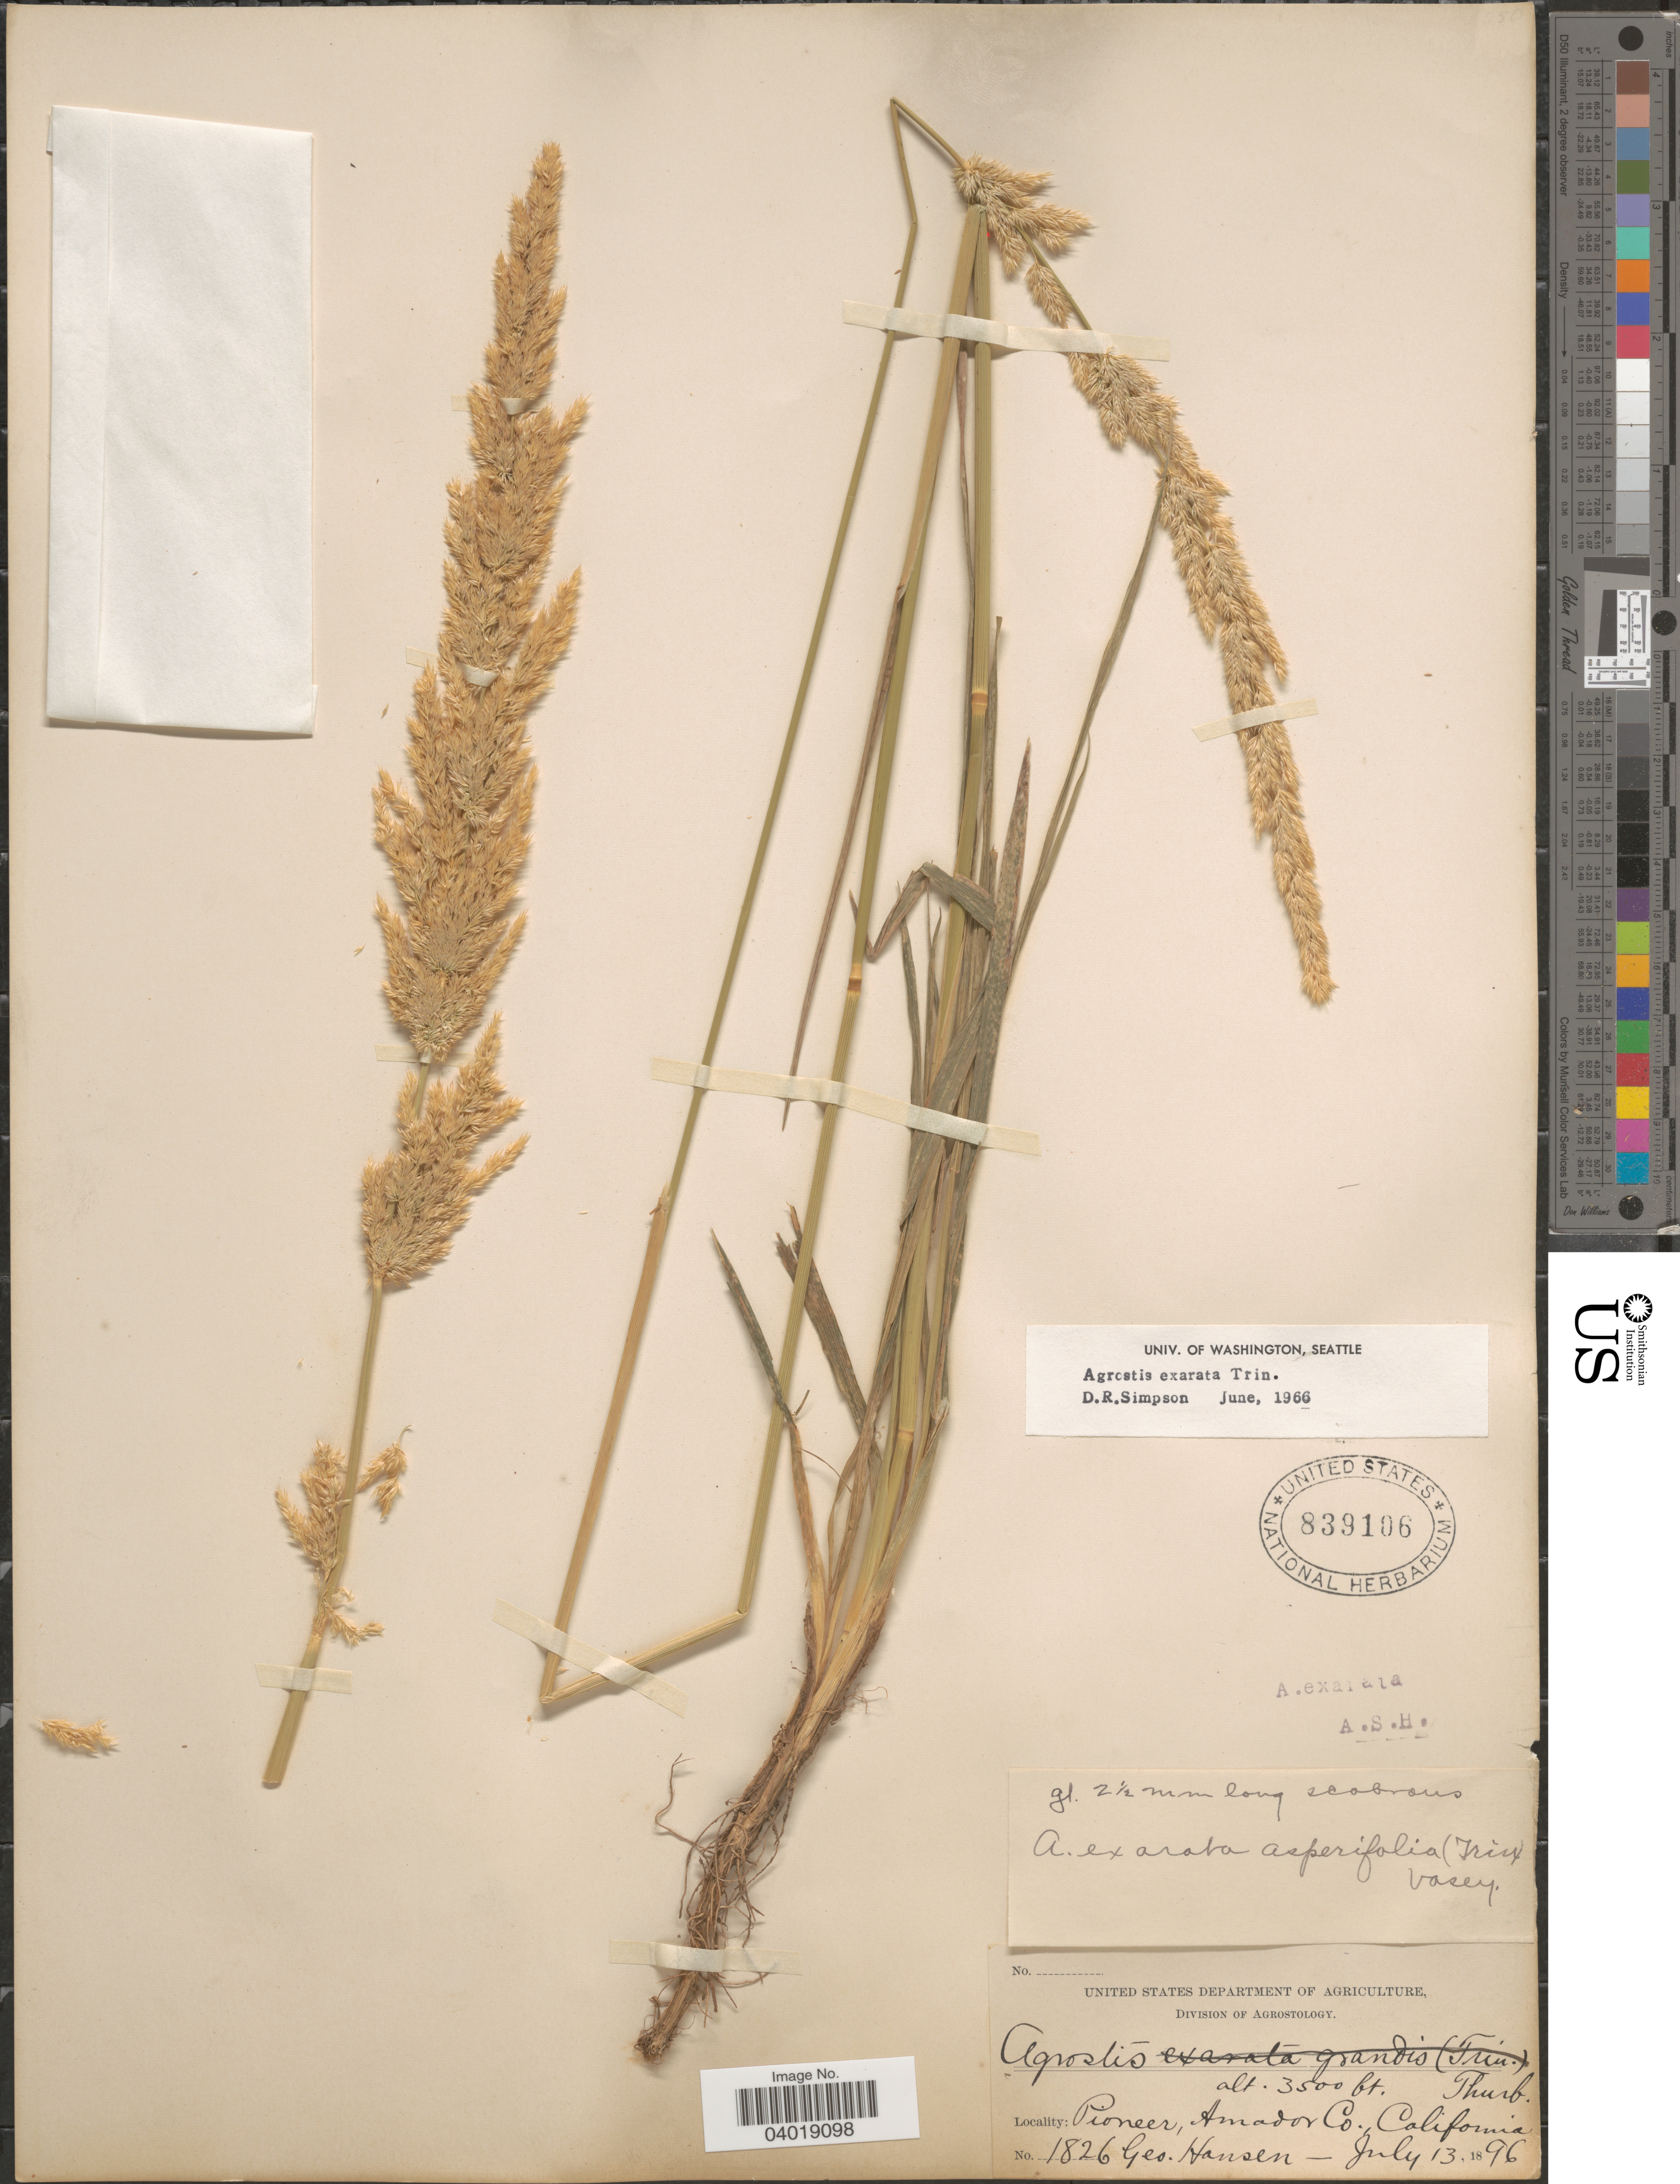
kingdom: Plantae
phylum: Tracheophyta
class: Liliopsida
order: Poales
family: Poaceae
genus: Agrostis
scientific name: Agrostis exarata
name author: Trin.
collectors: G. Hansen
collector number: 1826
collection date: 1896-07-13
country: United States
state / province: California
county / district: Amador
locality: Pioneer, Amador Co.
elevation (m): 1067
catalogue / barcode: US 839106